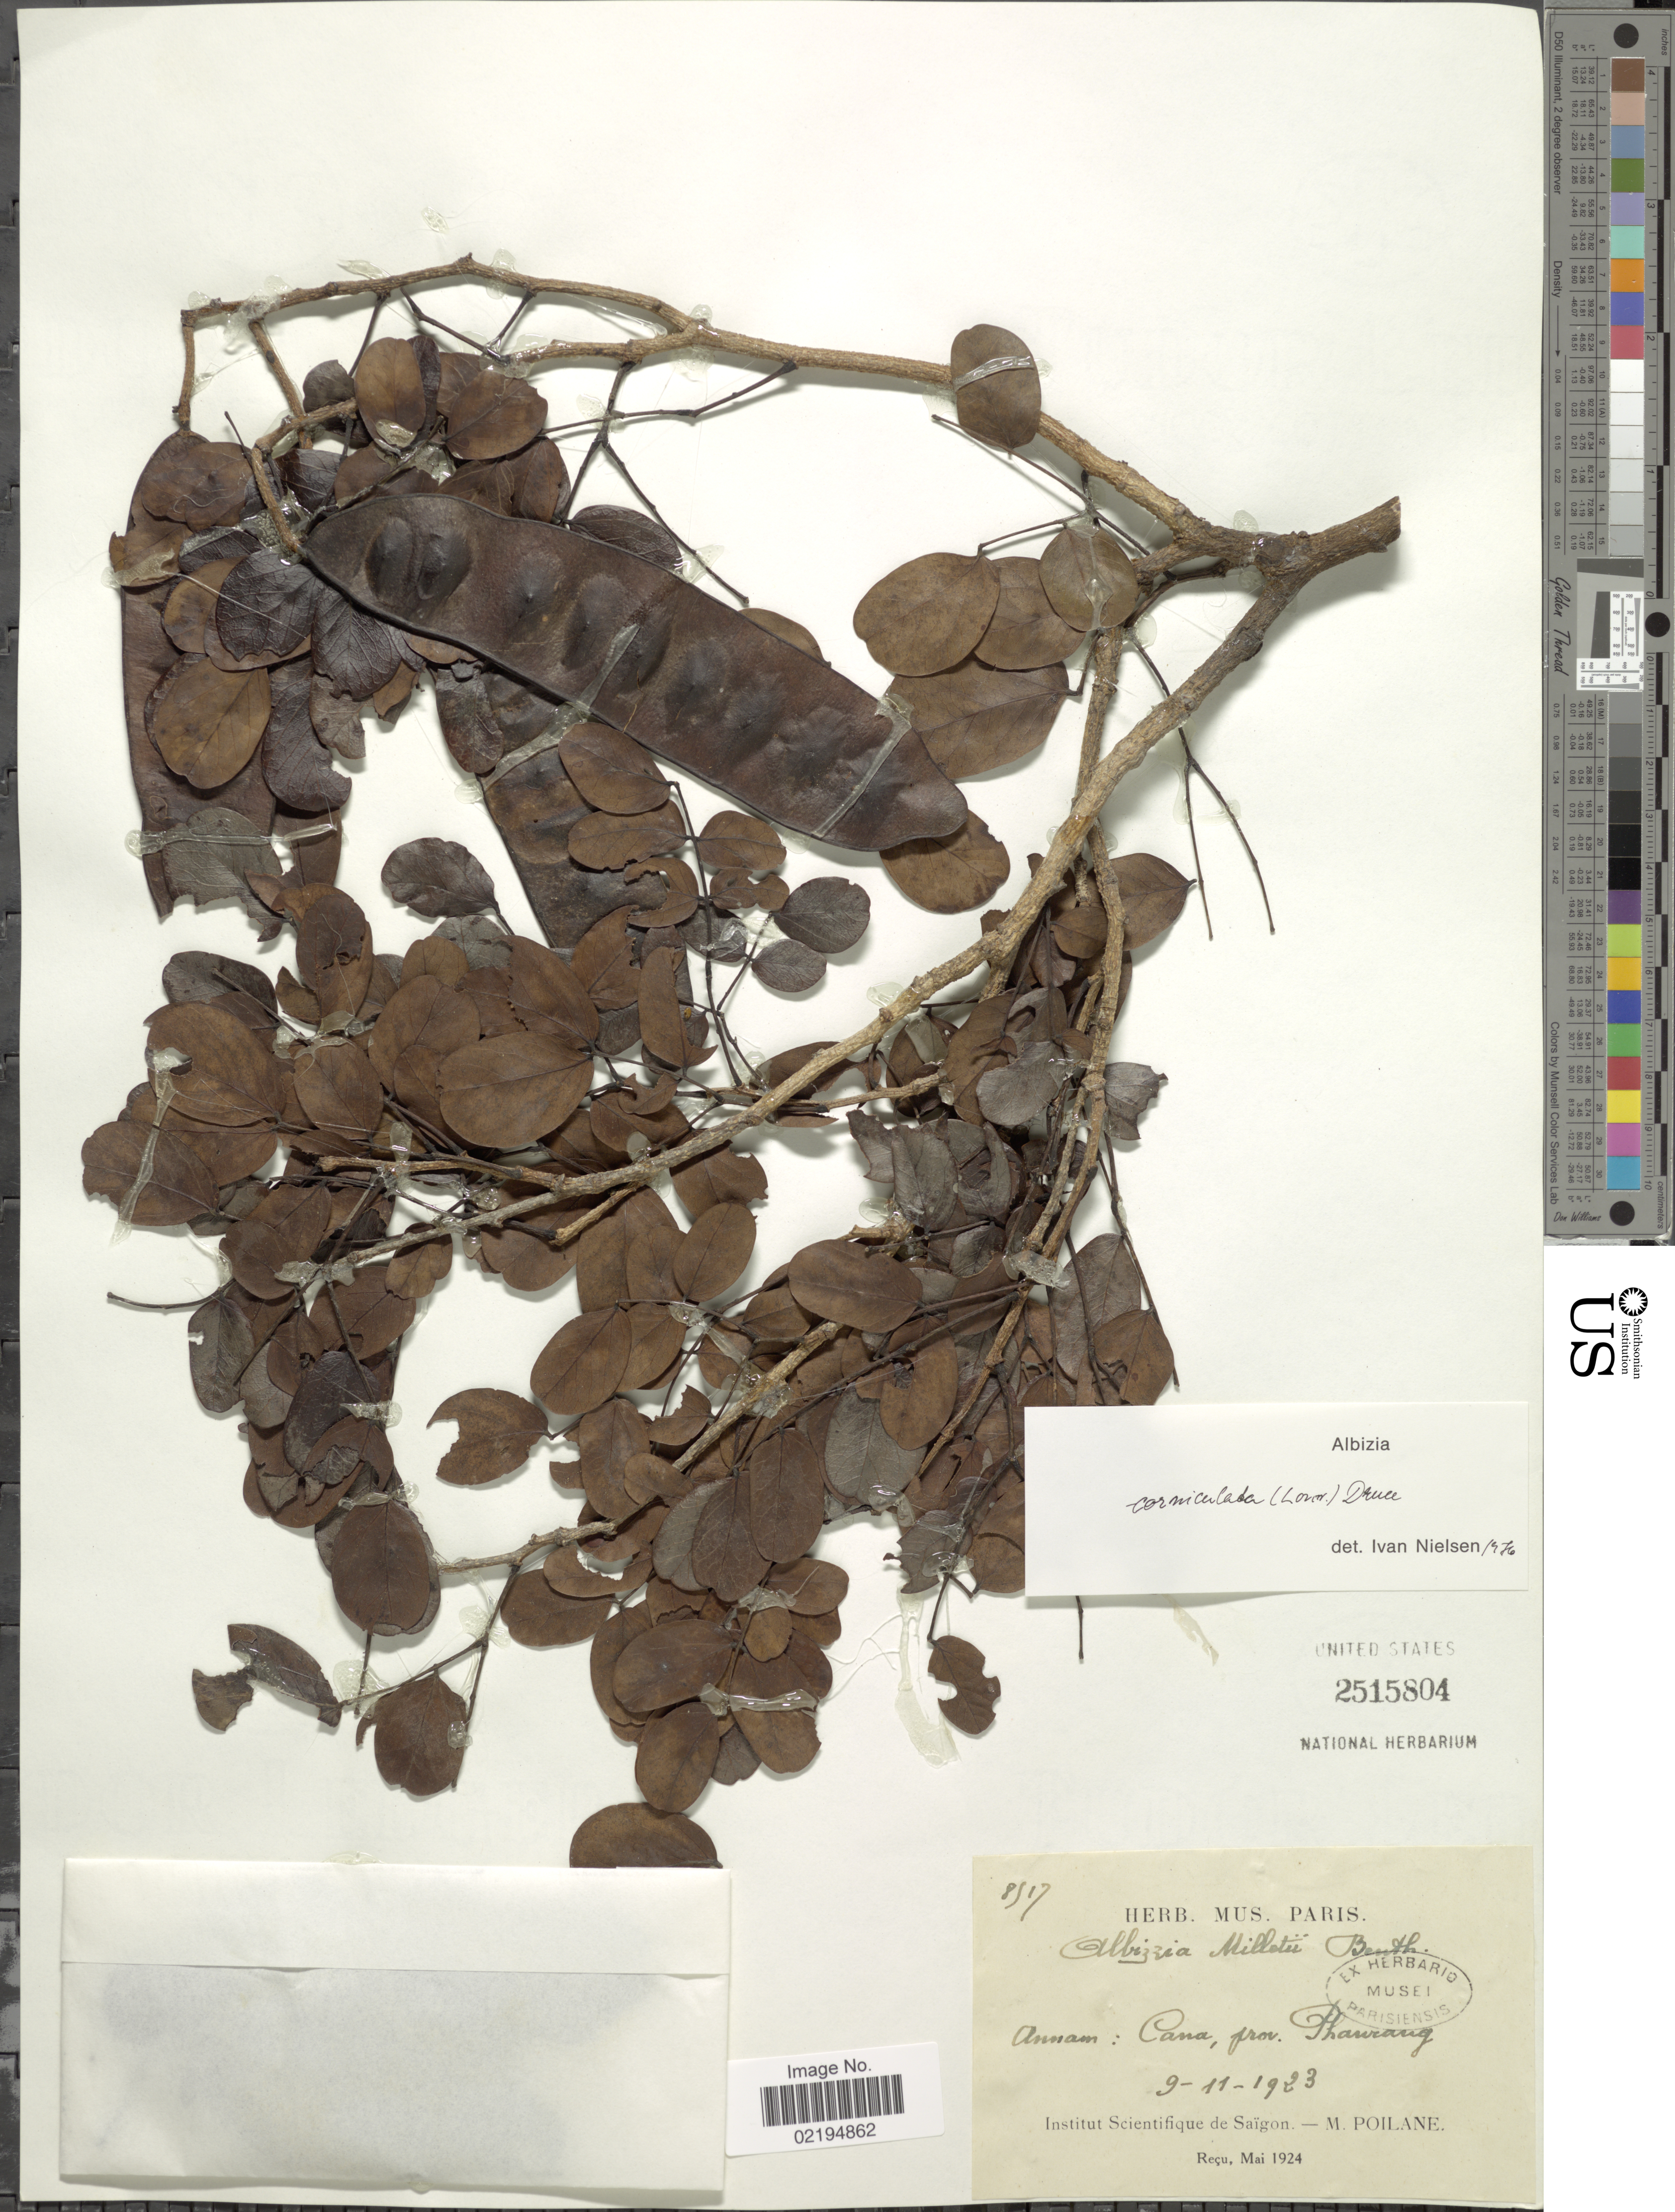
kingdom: Plantae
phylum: Tracheophyta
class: Magnoliopsida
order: Fabales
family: Fabaceae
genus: Albizia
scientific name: Albizia corniculata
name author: (Lour.) Druce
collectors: M. Poilane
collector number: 8917&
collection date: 1923-11-09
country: Vietnam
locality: Annam: Cana, prov. Phaurang.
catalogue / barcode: US 2515804